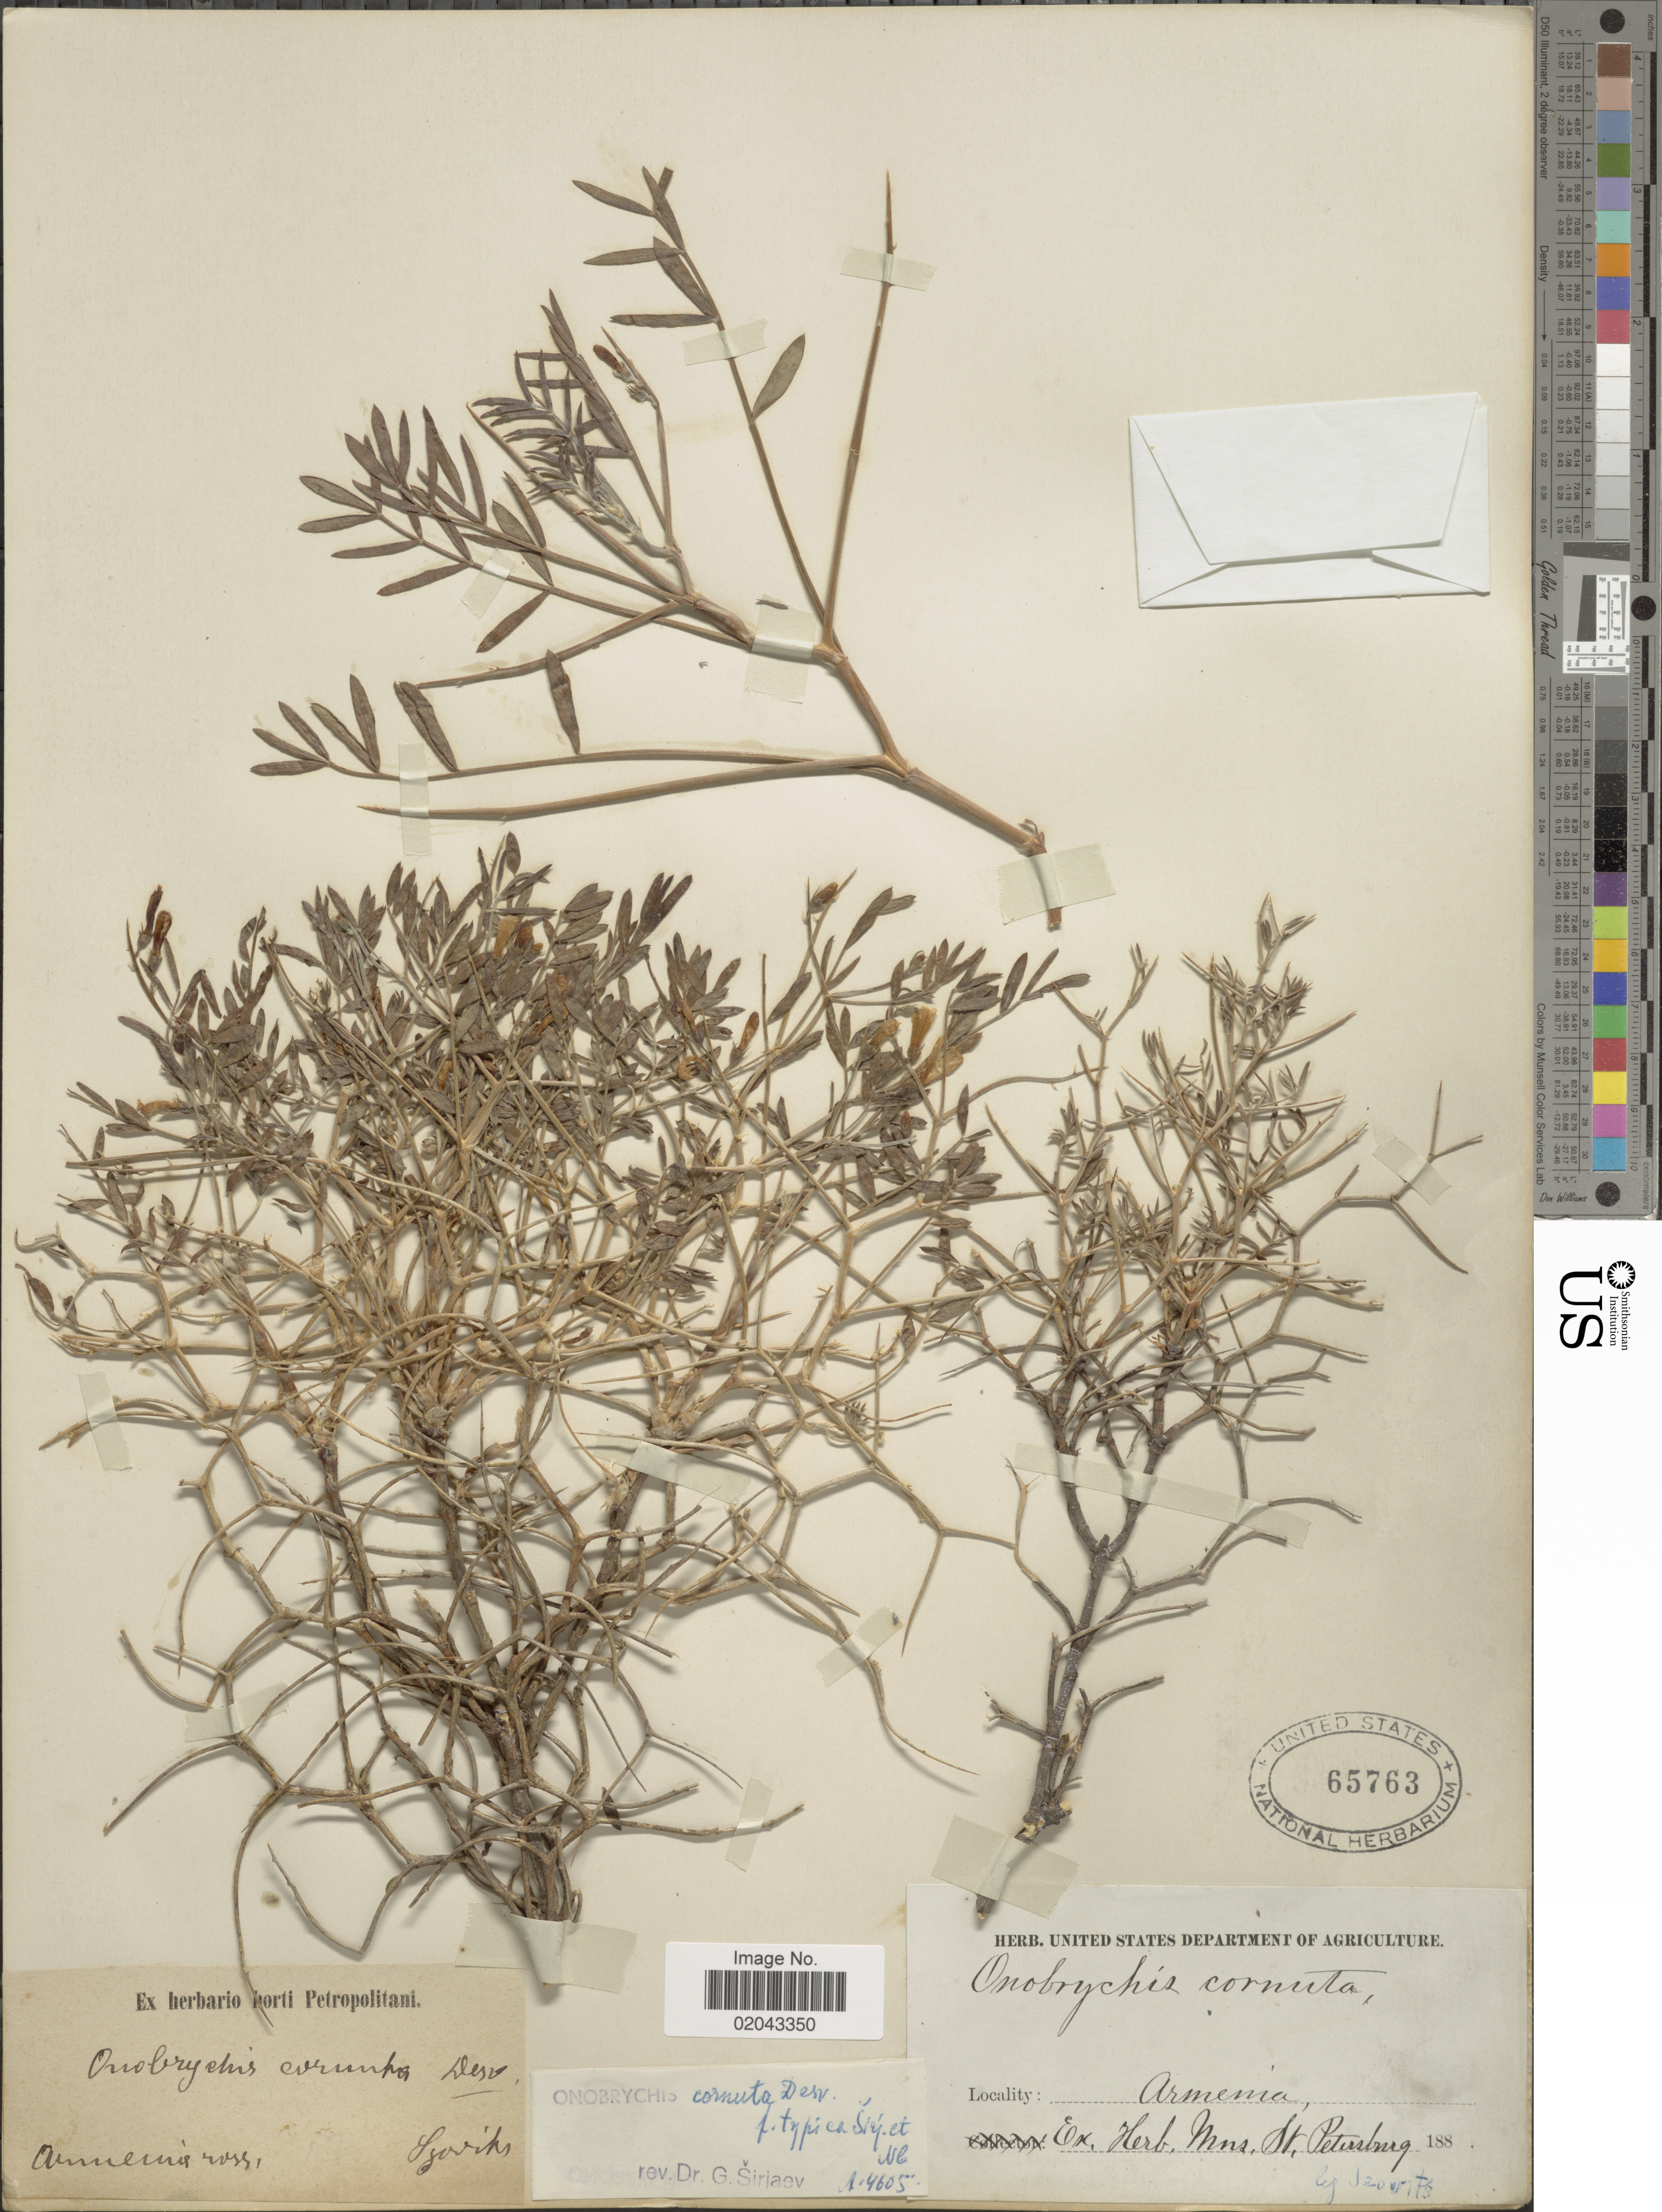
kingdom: Plantae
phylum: Tracheophyta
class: Magnoliopsida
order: Fabales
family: Fabaceae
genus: Onobrychis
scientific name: Onobrychis cornuta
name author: (L.) Desv.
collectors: Szovits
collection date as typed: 188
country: Armenia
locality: Armenia ross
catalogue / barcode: US 65763